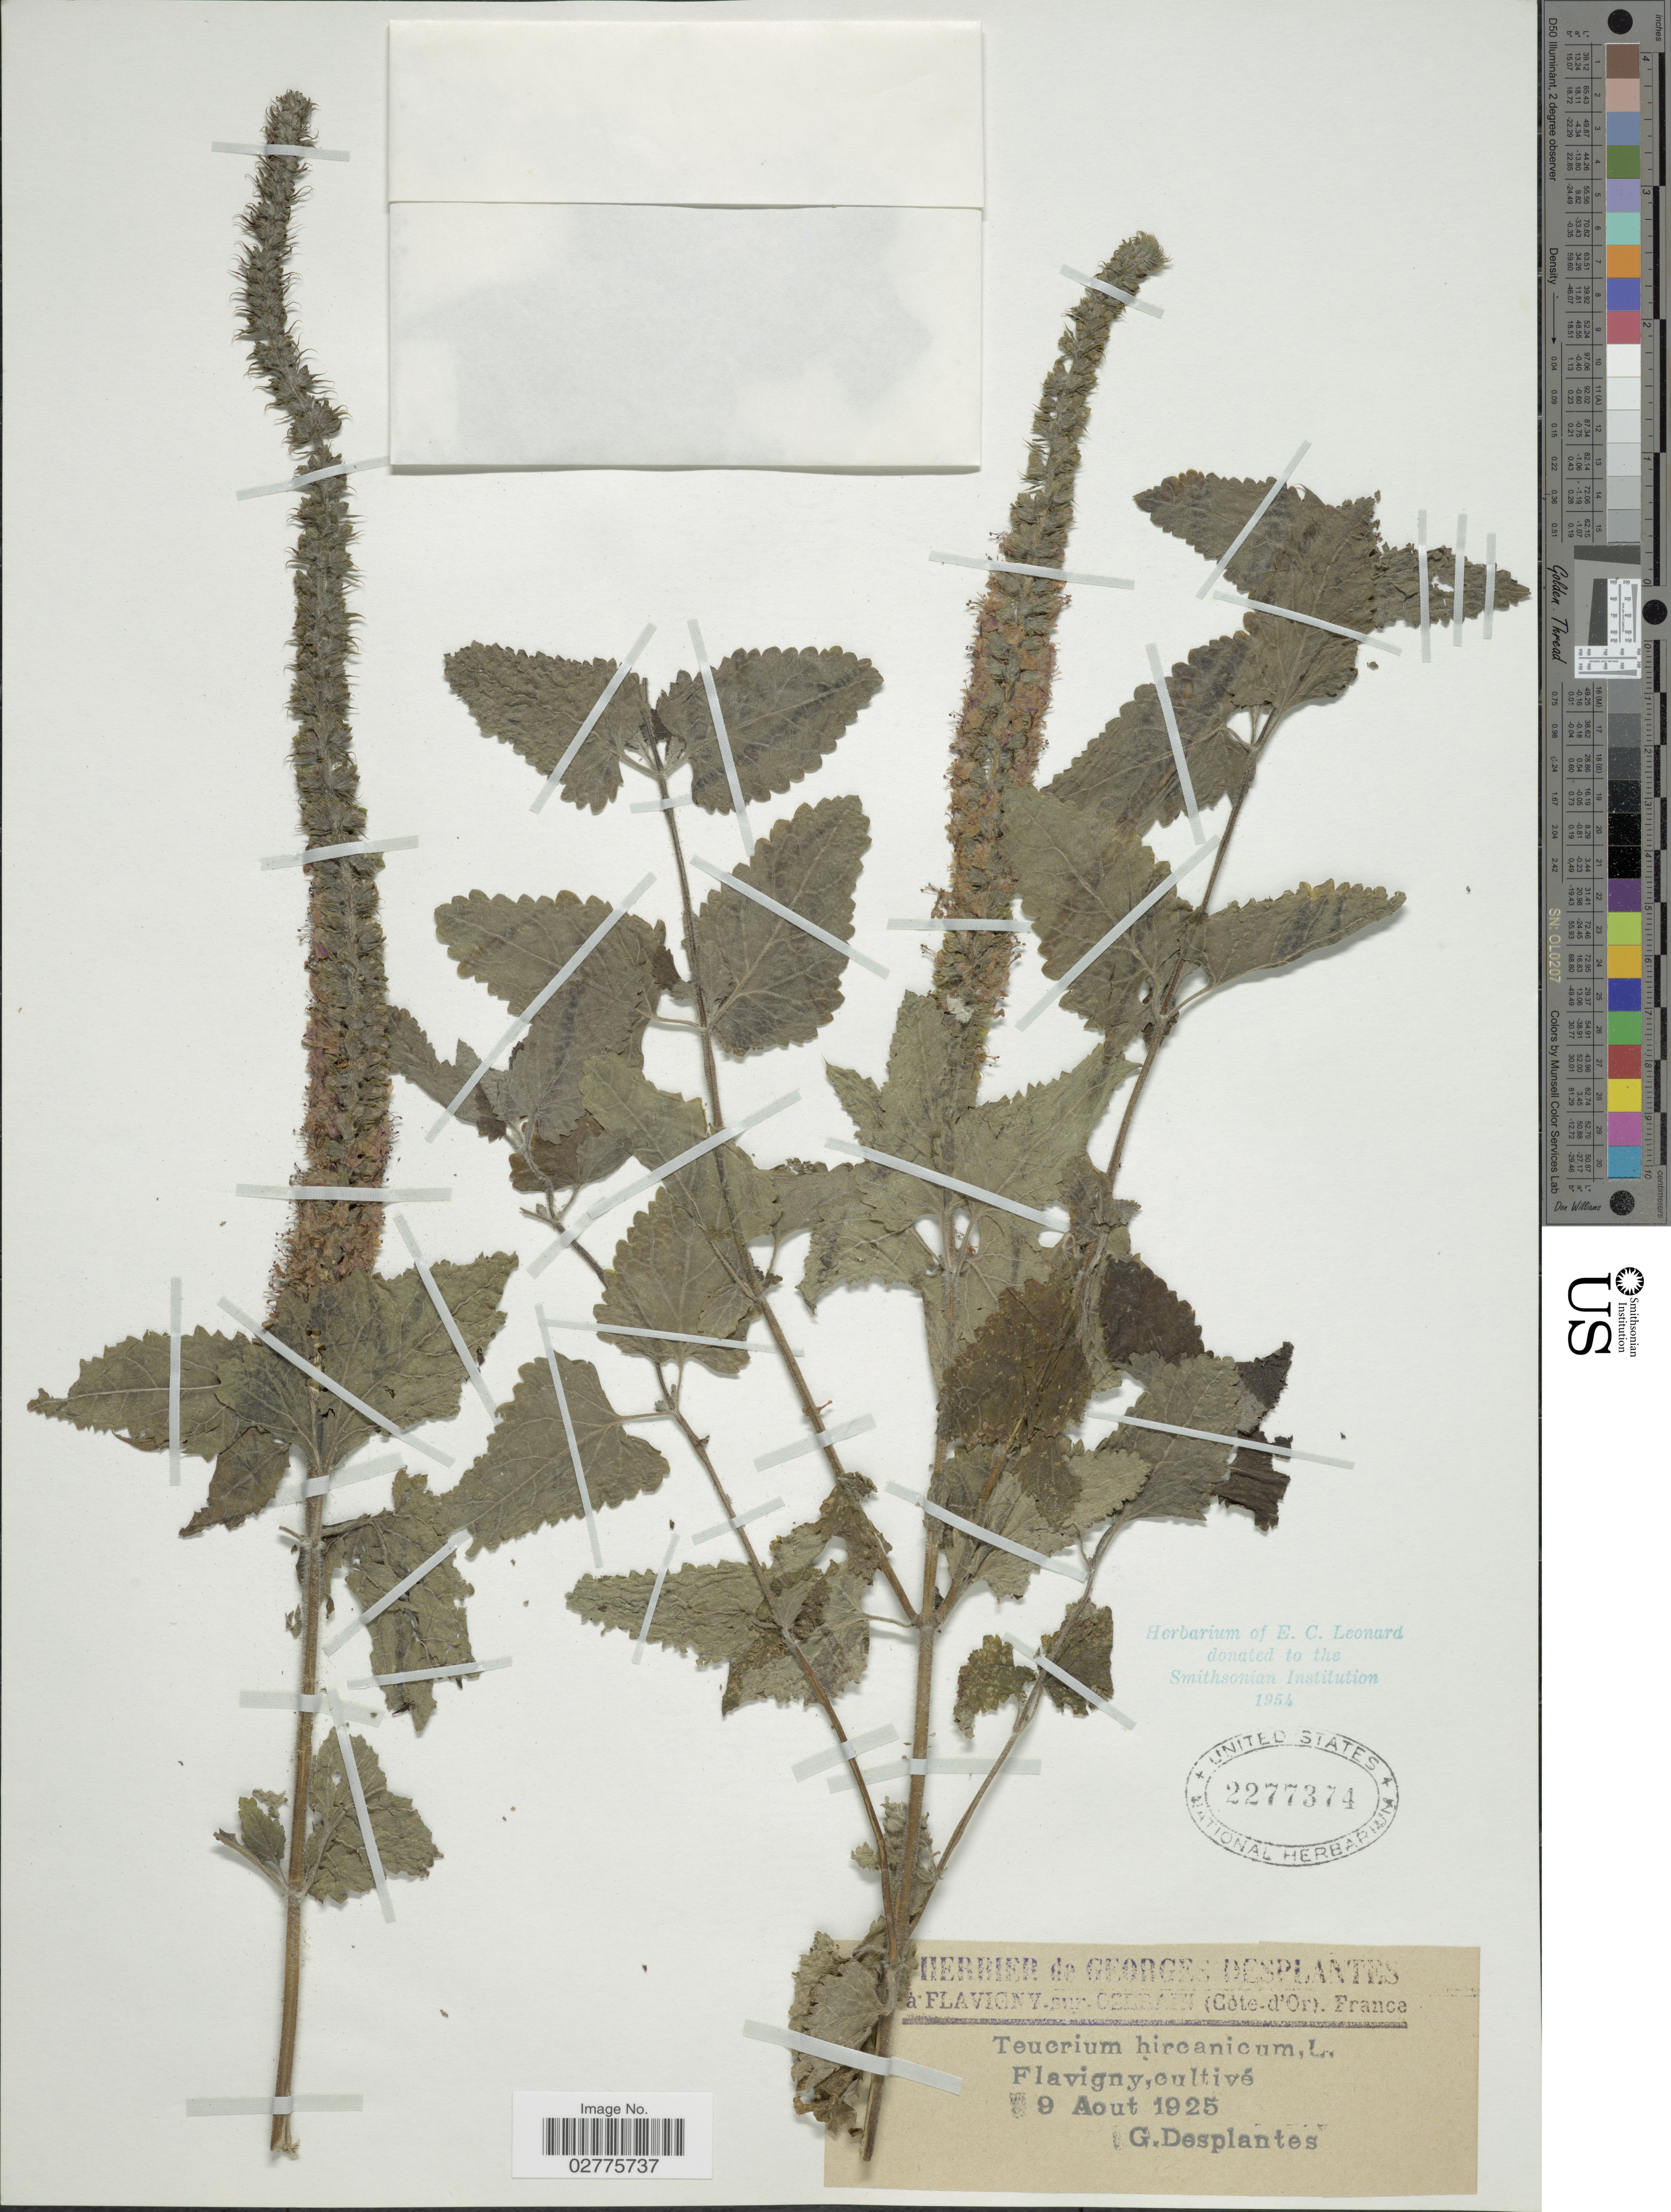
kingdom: Plantae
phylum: Tracheophyta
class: Magnoliopsida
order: Lamiales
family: Lamiaceae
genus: Teucrium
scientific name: Teucrium hircanicum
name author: L.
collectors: G. Desplantes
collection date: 1925-08-09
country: France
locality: Flavigny.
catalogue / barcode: US 2277374